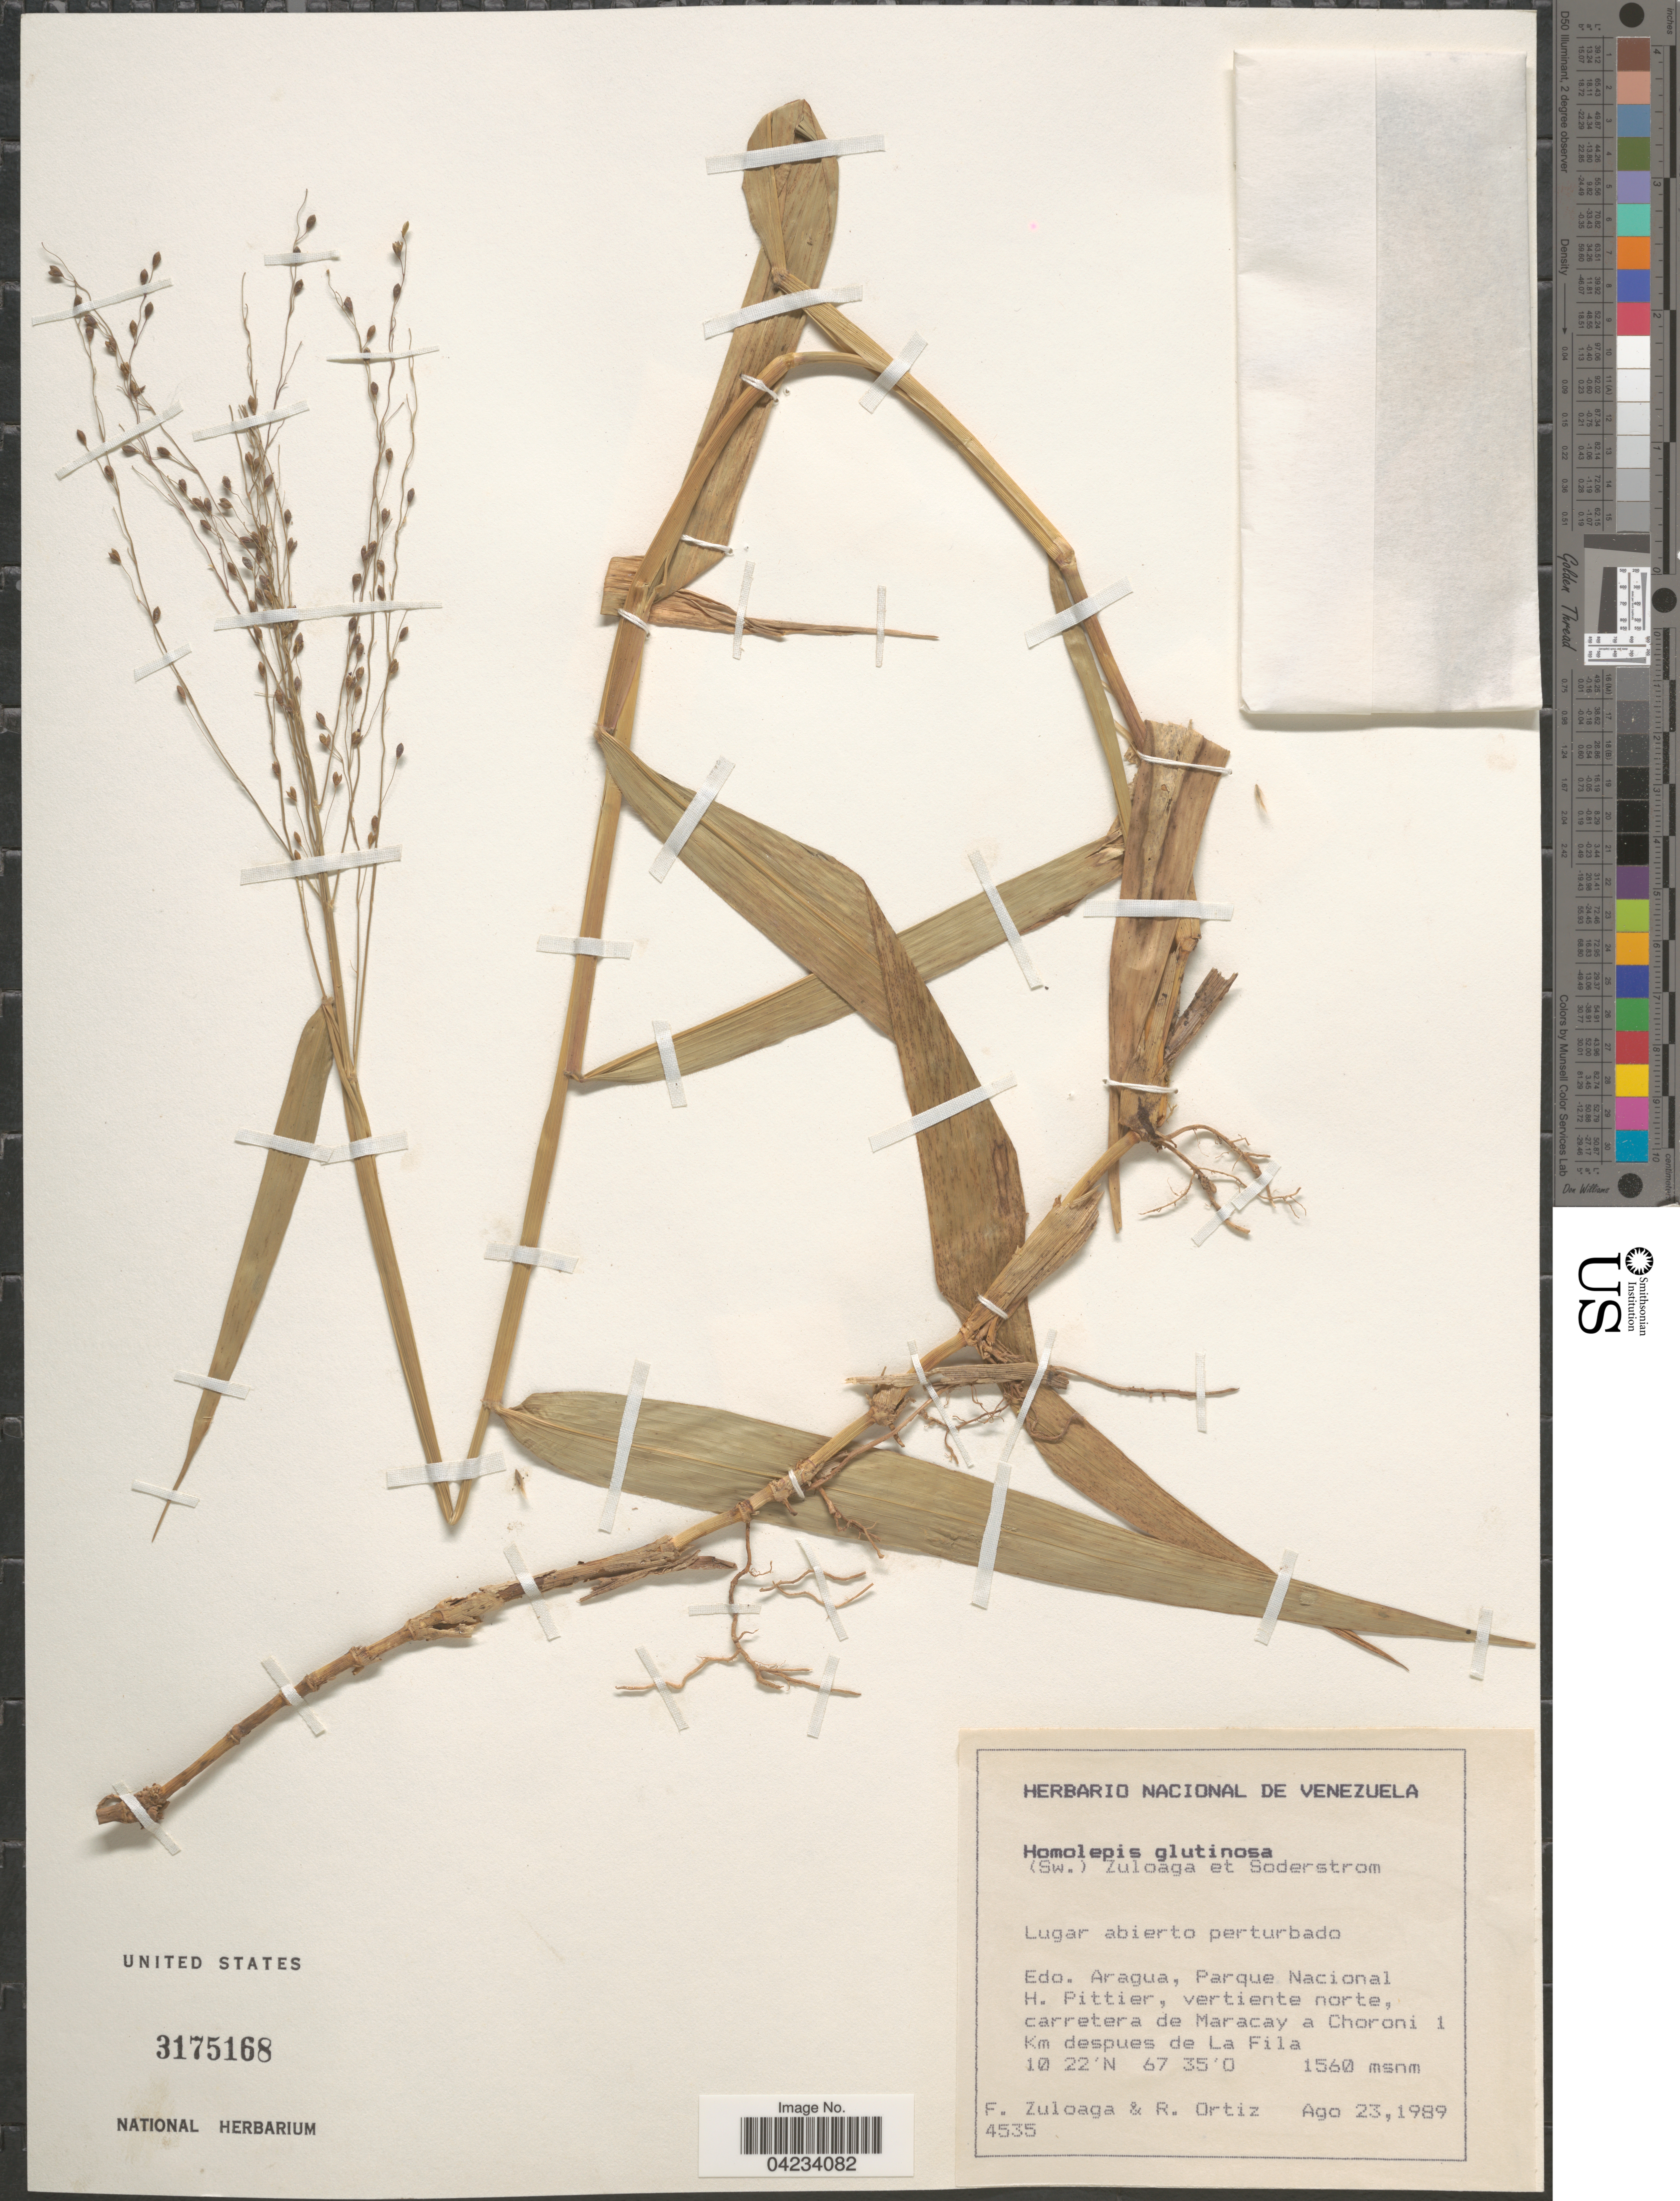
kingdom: Plantae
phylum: Tracheophyta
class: Liliopsida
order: Poales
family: Poaceae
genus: Homolepis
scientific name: Homolepis glutinosa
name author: (Sw.) Zuloaga & Soderstr.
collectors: F. Zuloaga & R. Ortiz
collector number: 4535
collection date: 1989-08-23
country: Venezuela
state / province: Aragua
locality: Parque Nacional H. Pittier, vertiente norte, carretera de Maracay a Choroni 1 Km despues de La Fila.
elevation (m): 1560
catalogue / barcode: US 3175168